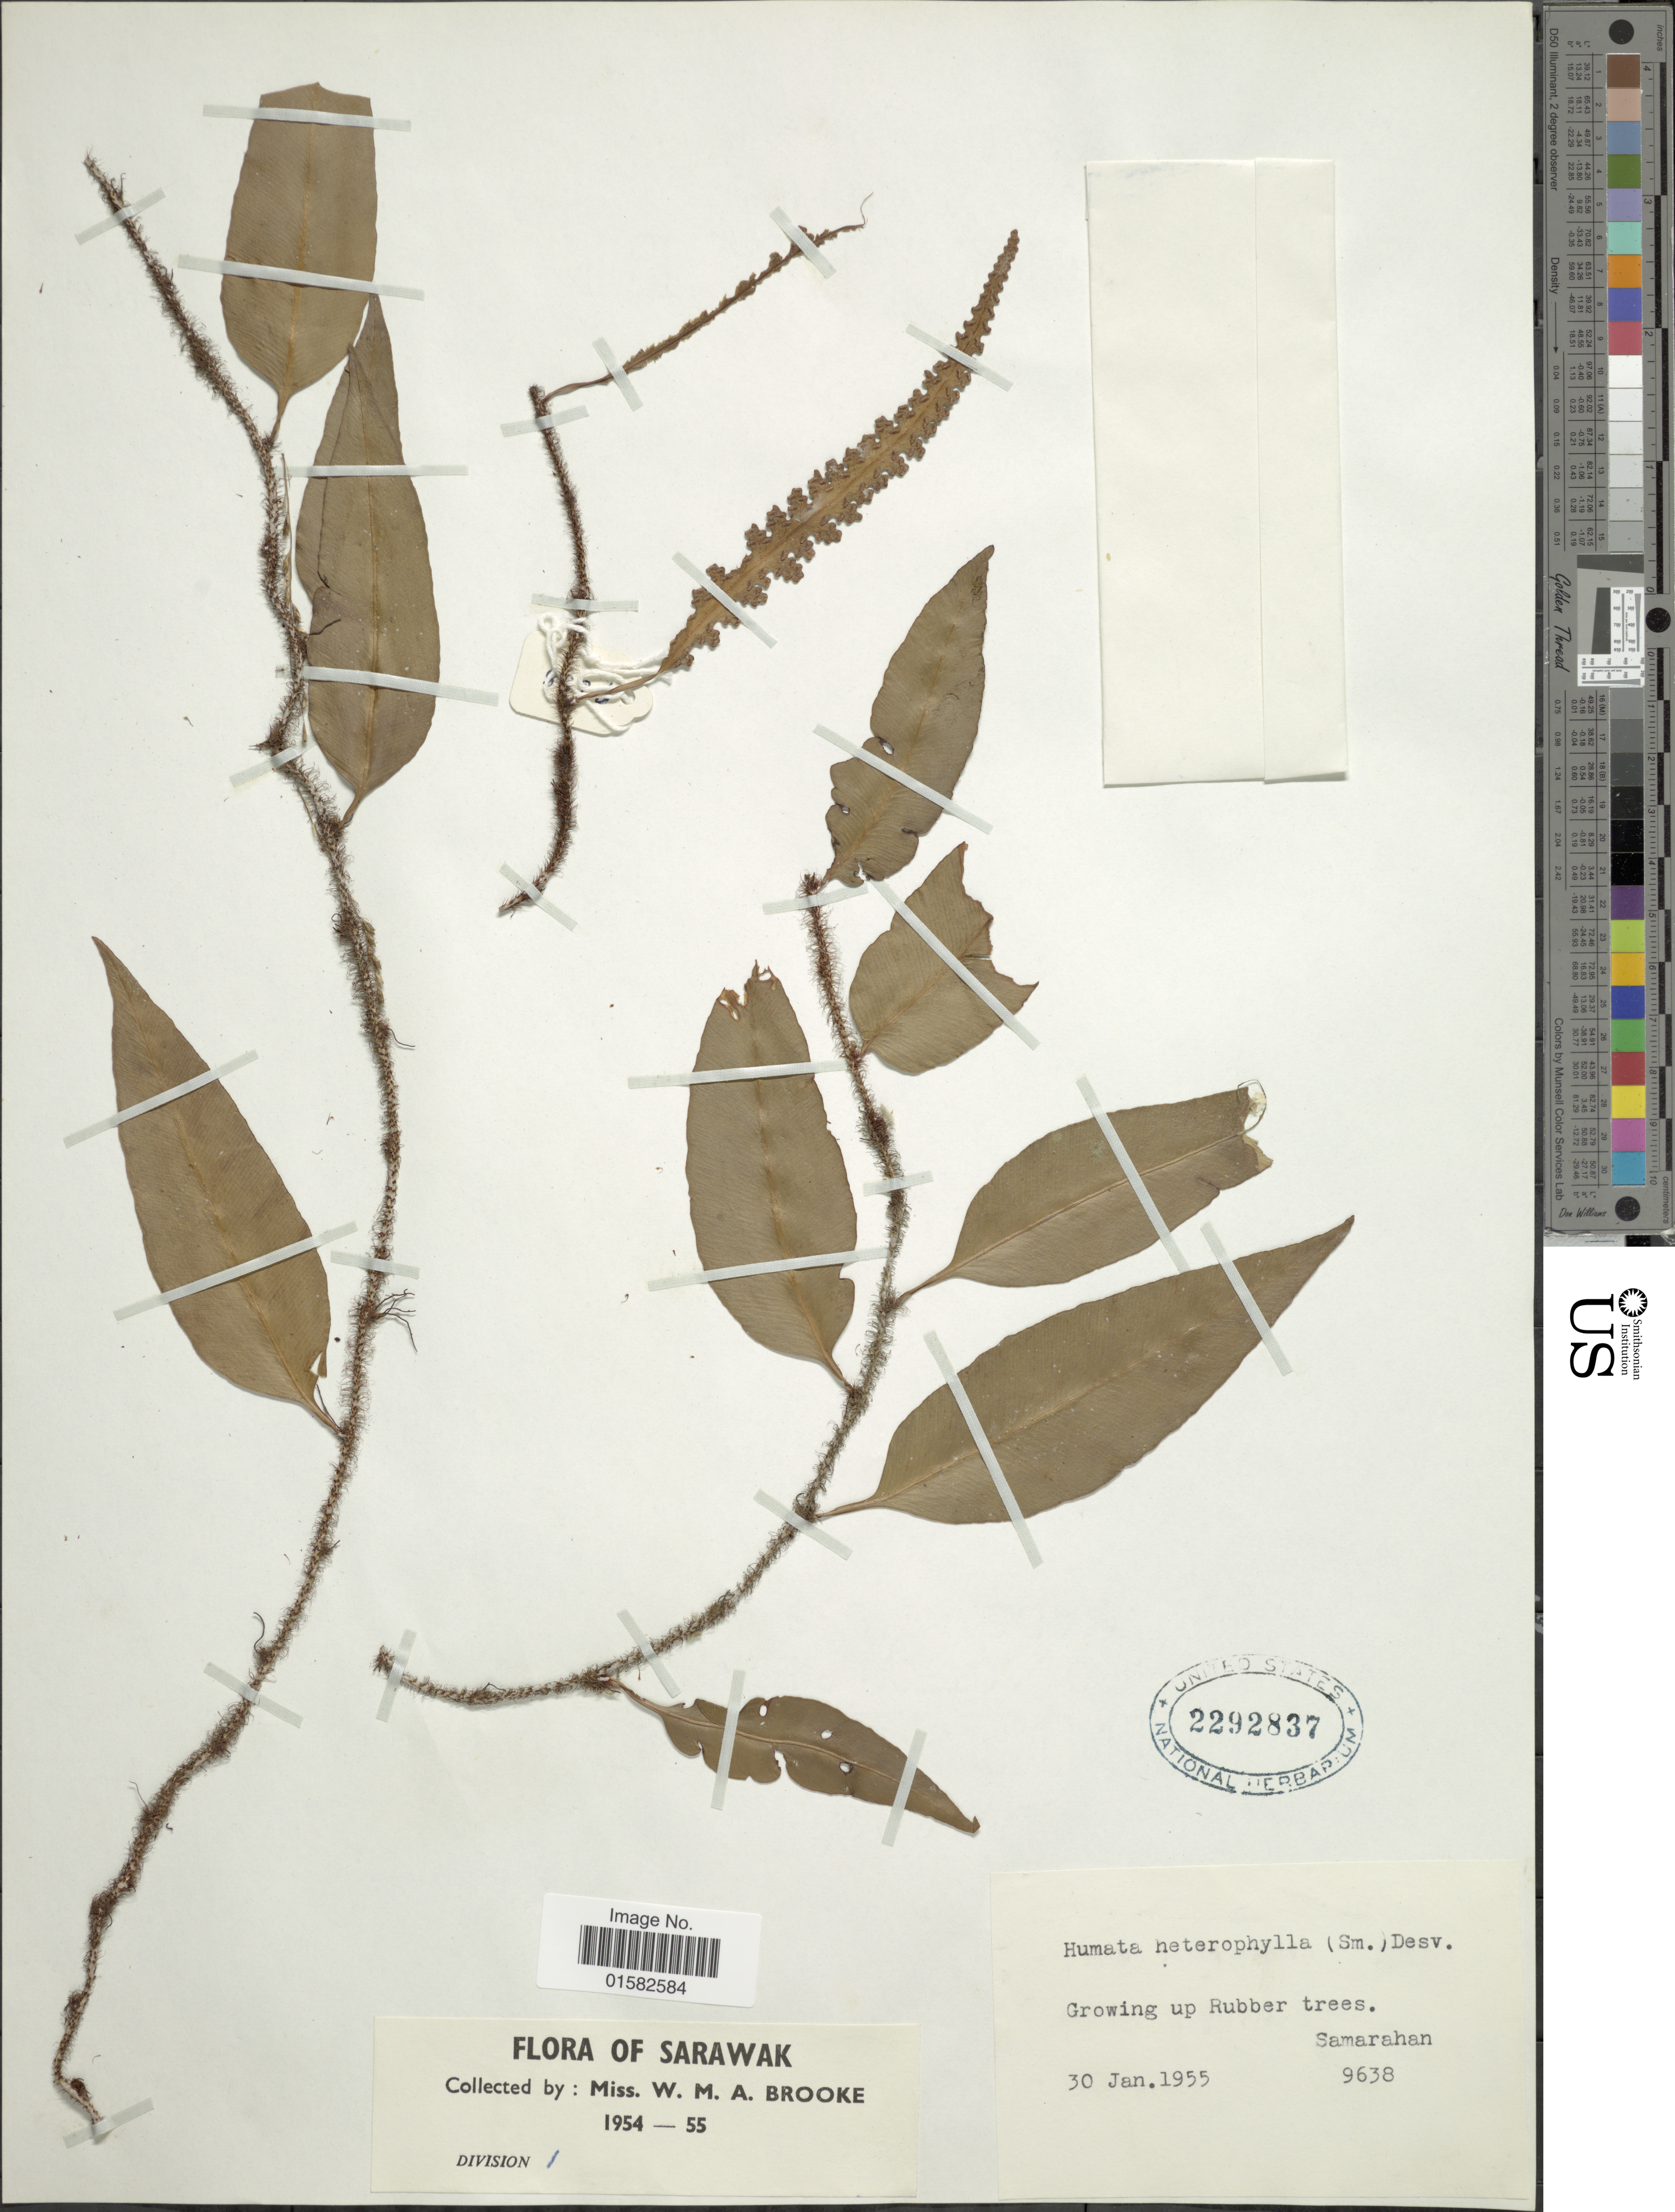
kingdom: Plantae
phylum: Tracheophyta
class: Polypodiopsida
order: Polypodiales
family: Davalliaceae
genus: Humata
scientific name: Humata heterophylla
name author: (Sm.) Desv.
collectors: W. Brooke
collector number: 9638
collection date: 1955-01-30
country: Malaysia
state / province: Sarawak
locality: Samarahan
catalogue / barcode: US 2292837